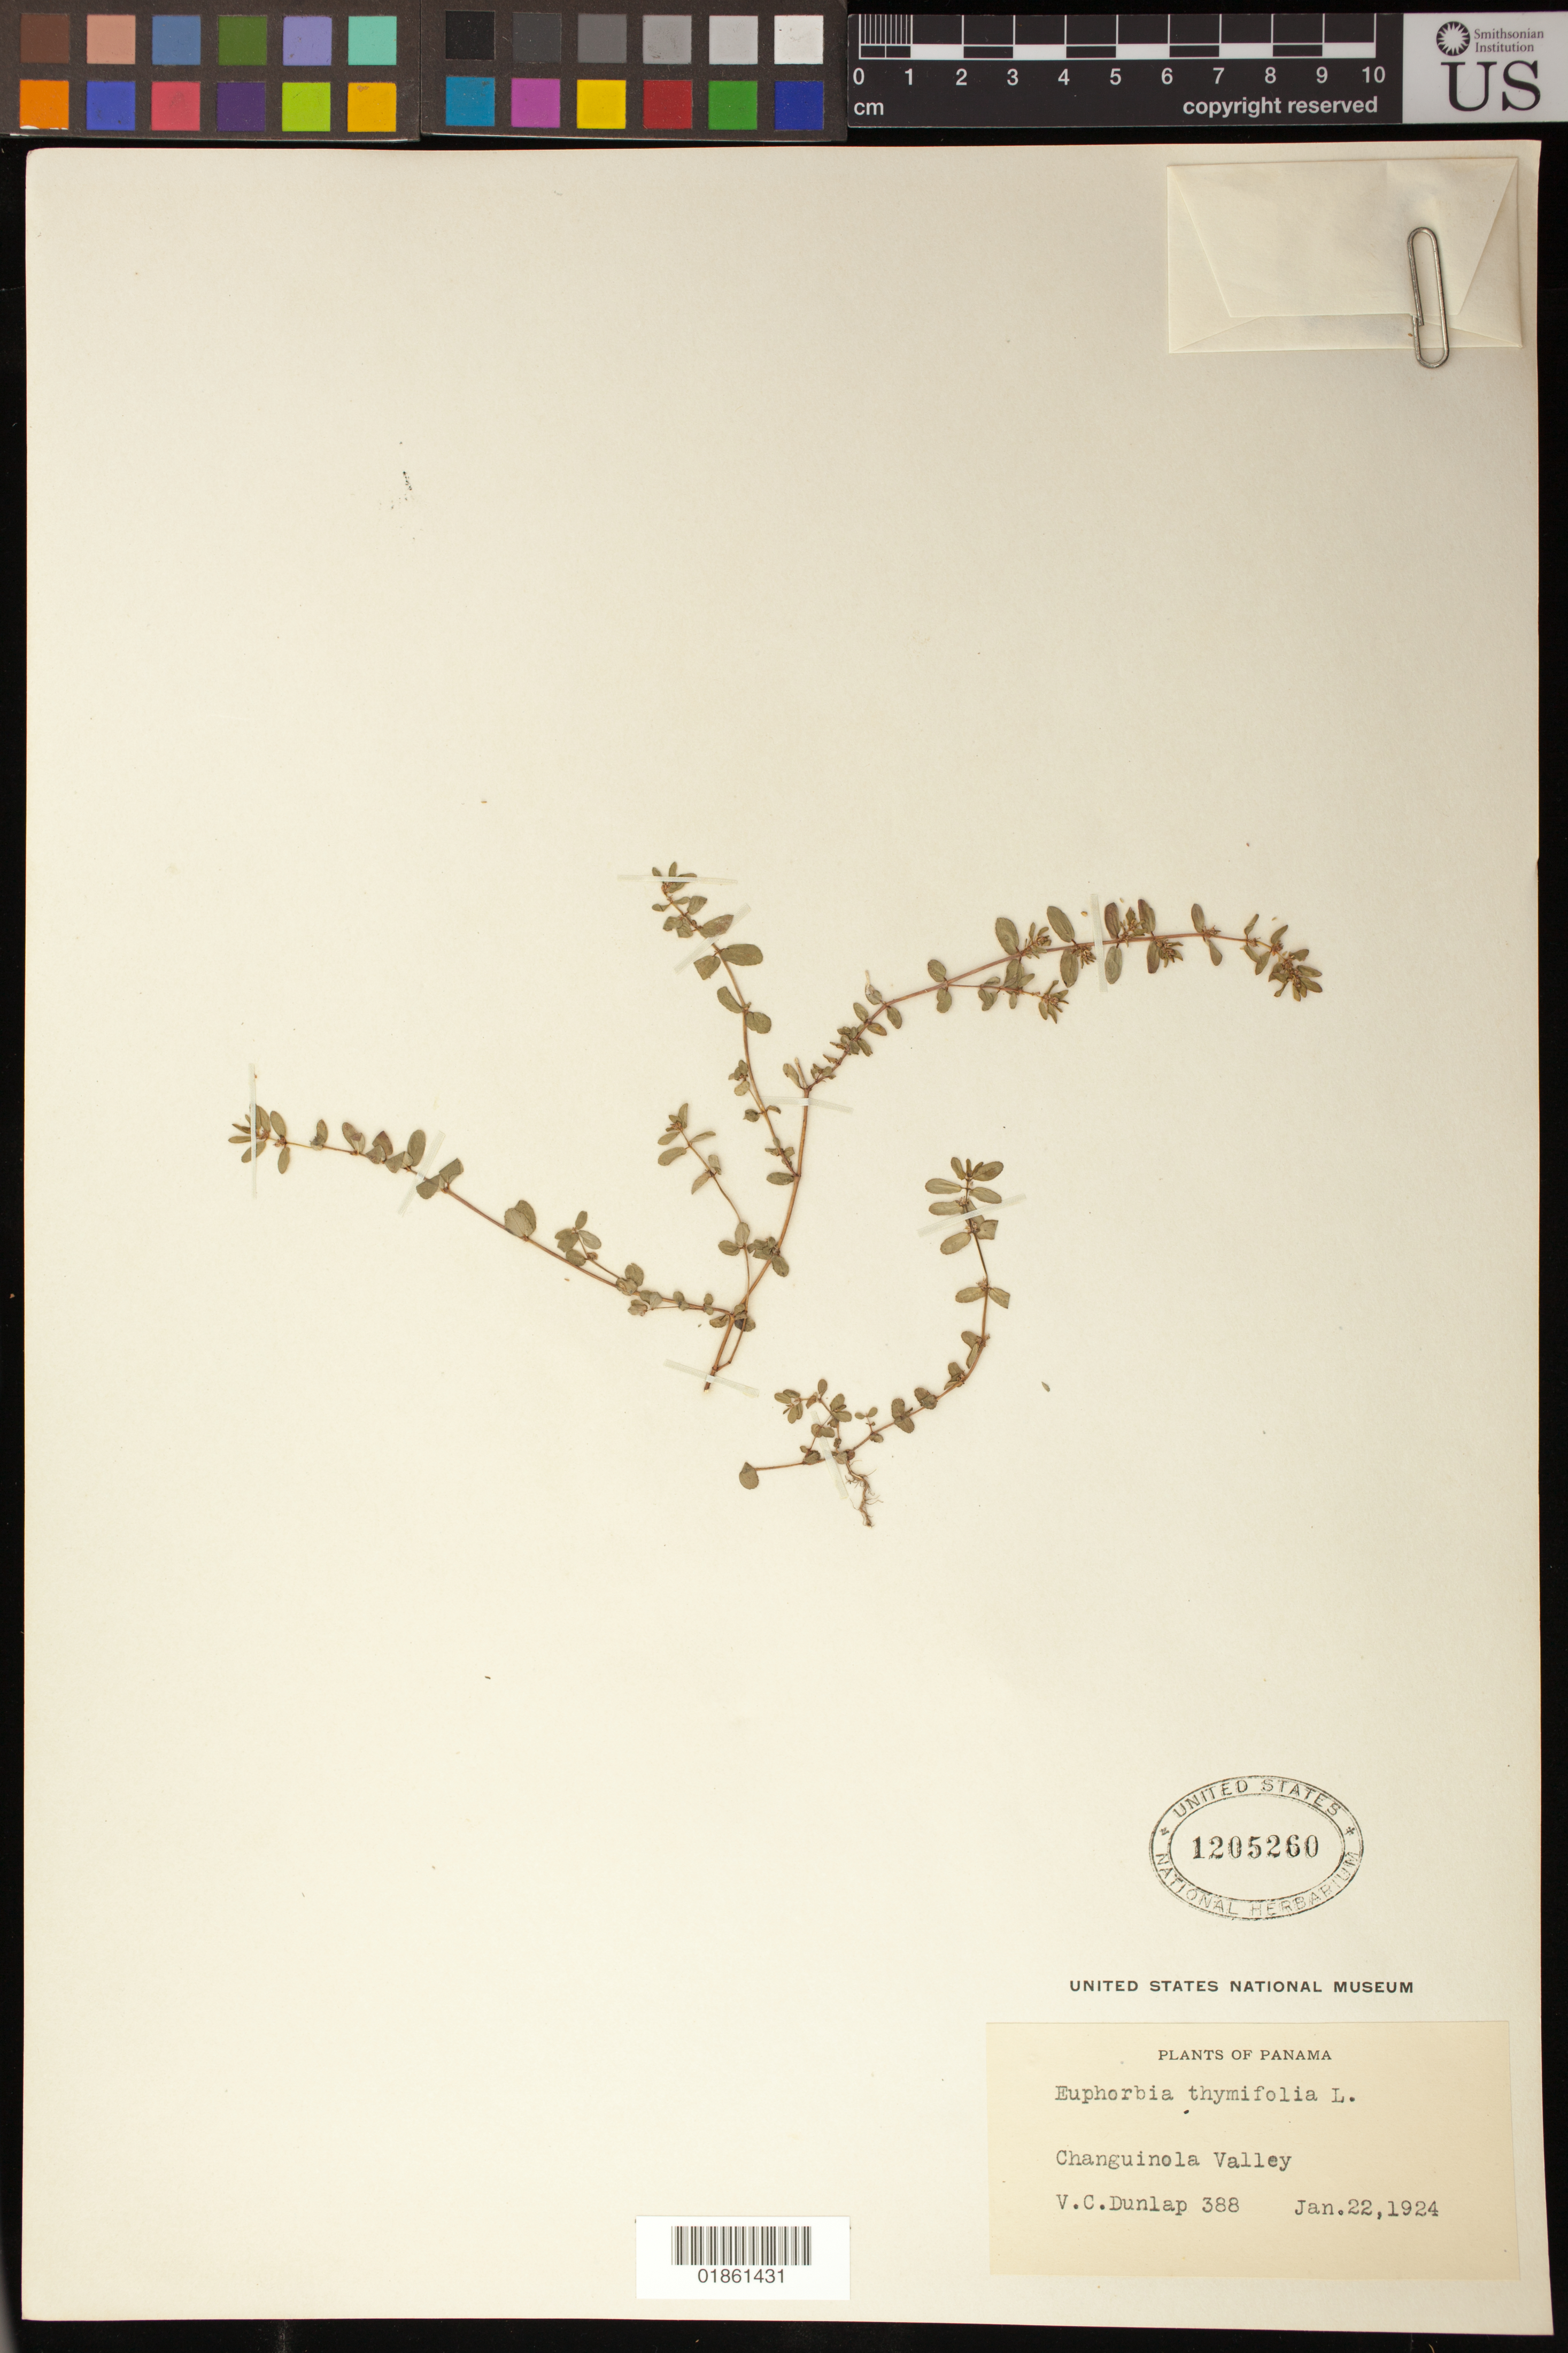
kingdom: Plantae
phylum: Tracheophyta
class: Magnoliopsida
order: Malpighiales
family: Euphorbiaceae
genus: Euphorbia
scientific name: Euphorbia thymifolia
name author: L.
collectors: V. C. Dunlap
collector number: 388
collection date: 1924-01-22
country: Panama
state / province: Bocas del Toro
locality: Changuinola Valley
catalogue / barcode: US 1205260